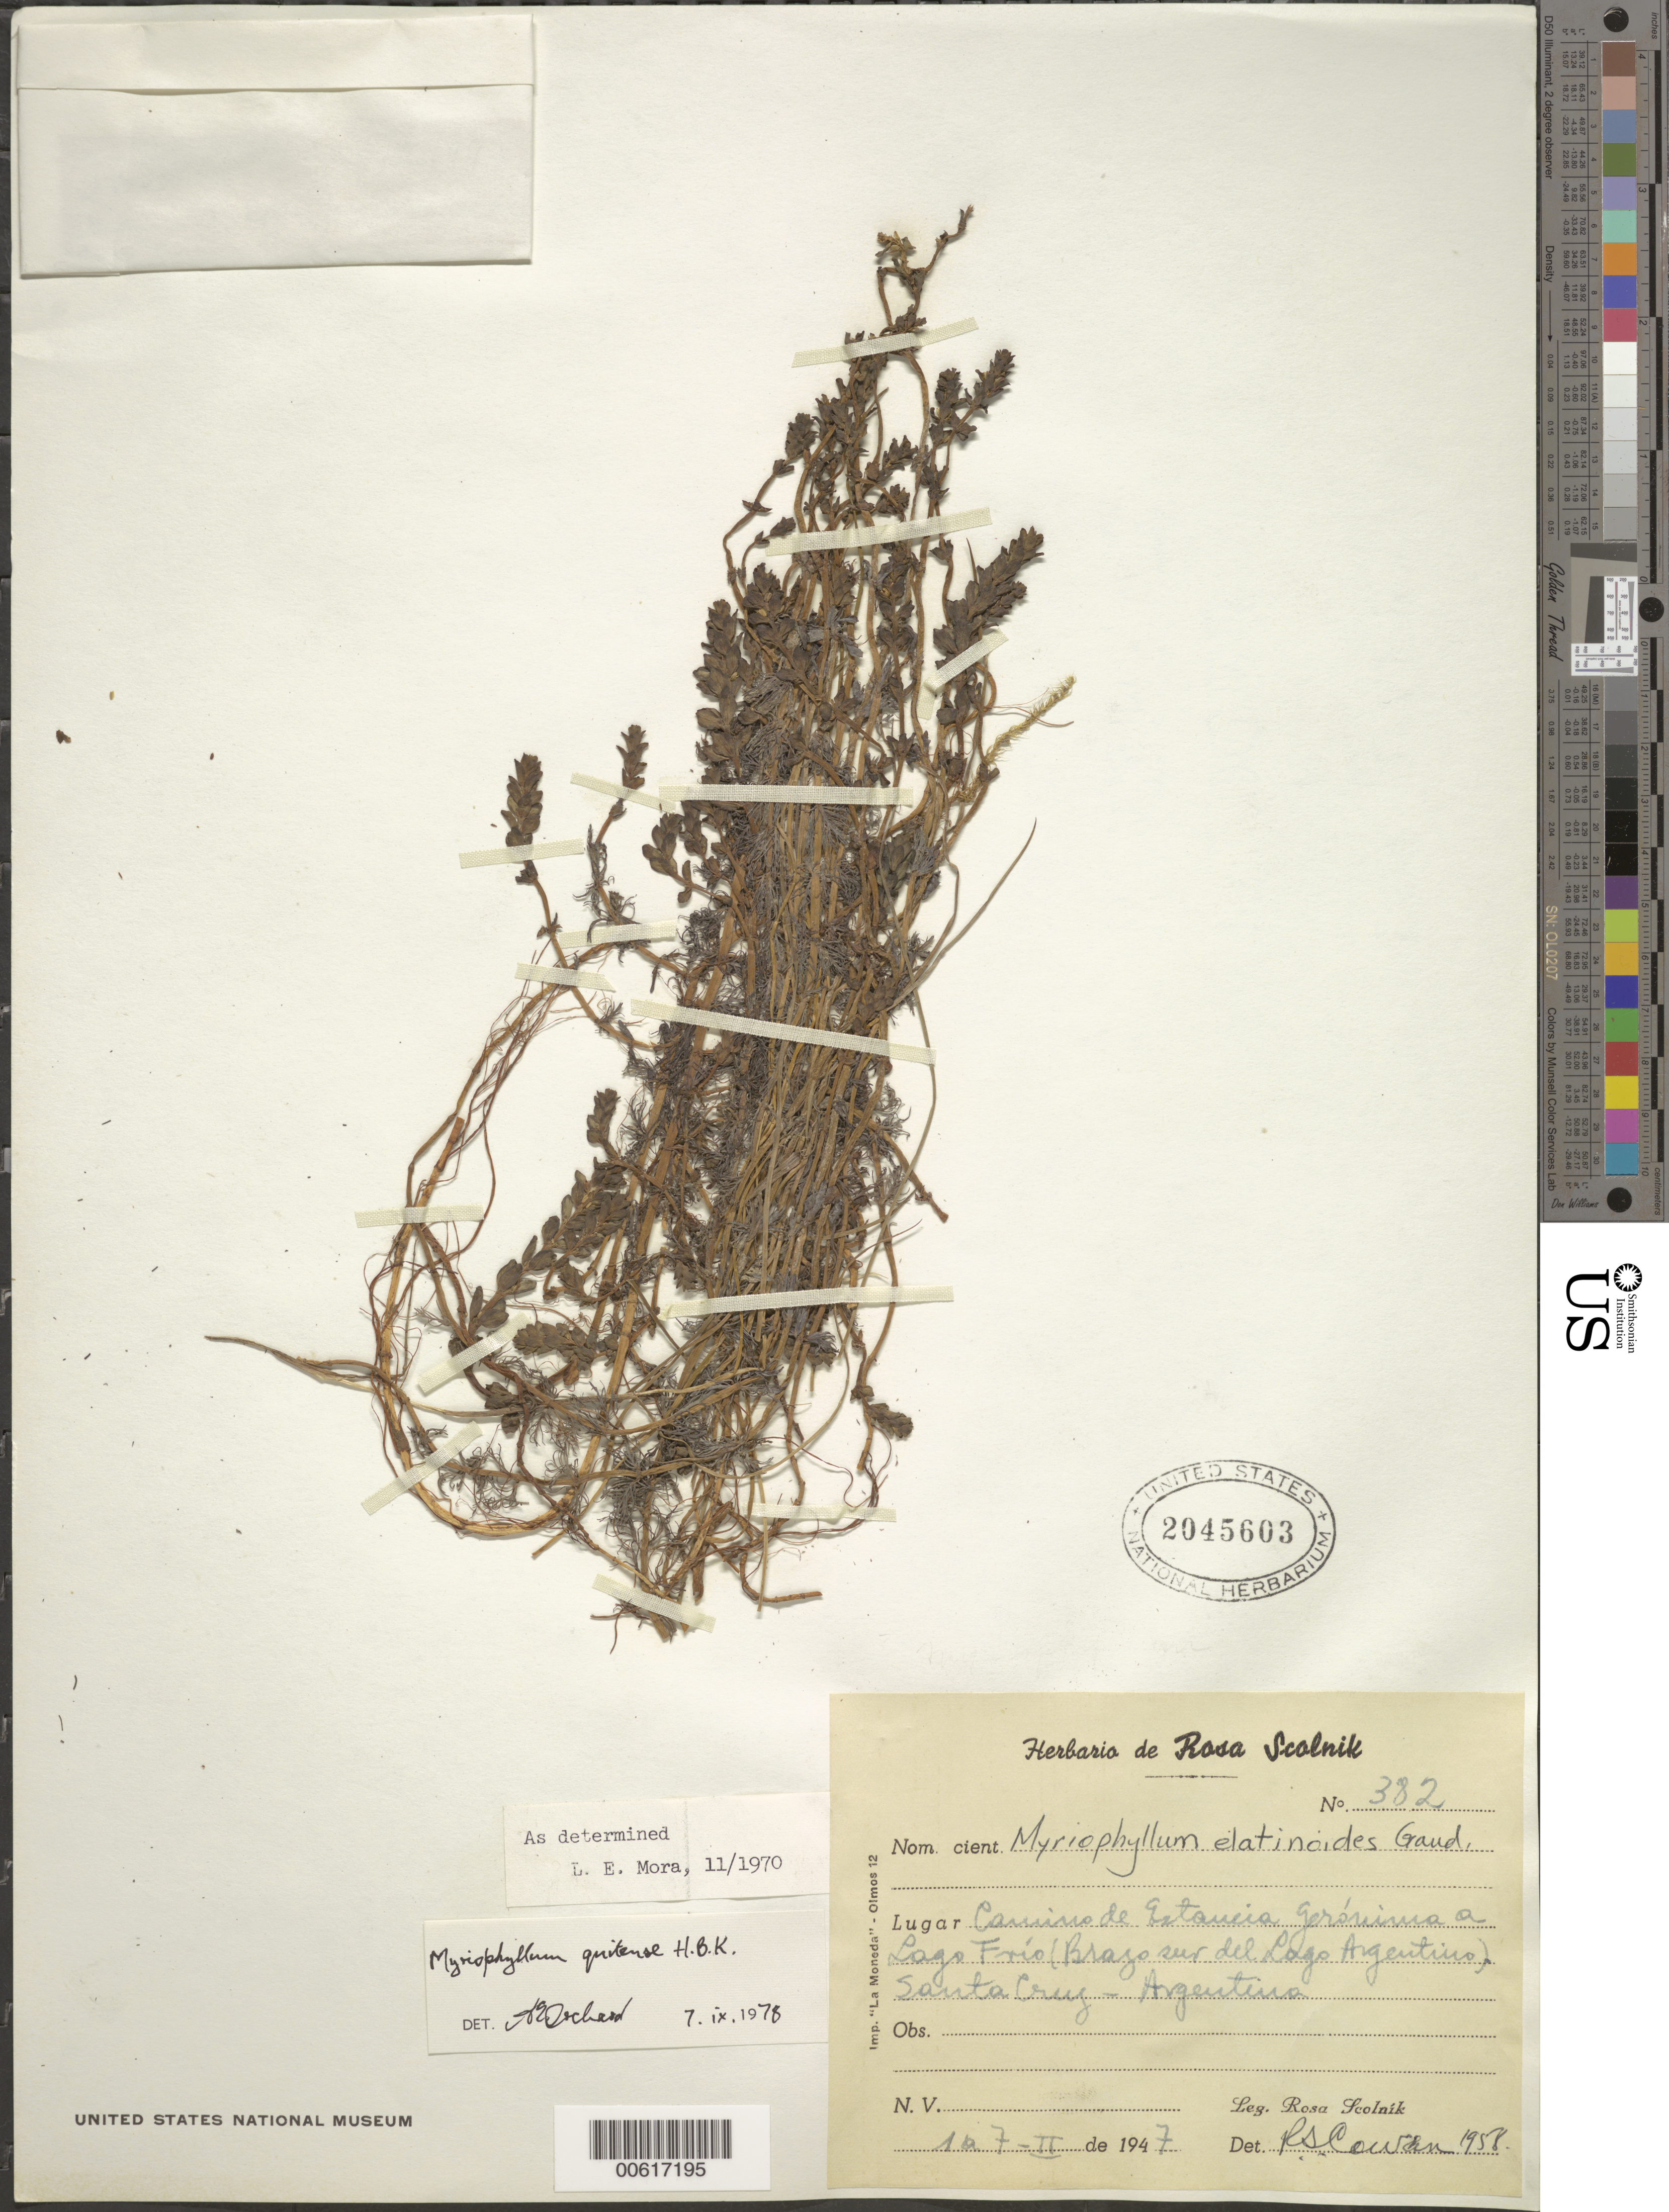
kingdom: Plantae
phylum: Tracheophyta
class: Magnoliopsida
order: Saxifragales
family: Haloragaceae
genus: Myriophyllum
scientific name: Myriophyllum quitense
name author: Kunth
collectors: R. Scolnik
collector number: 382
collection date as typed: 01 Feb 1947 to 07 Feb 1947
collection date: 1947-02-01/1947-02-07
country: Argentina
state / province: Santa Cruz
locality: Estancia Gerorinus, Lago Frio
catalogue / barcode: US 2045603